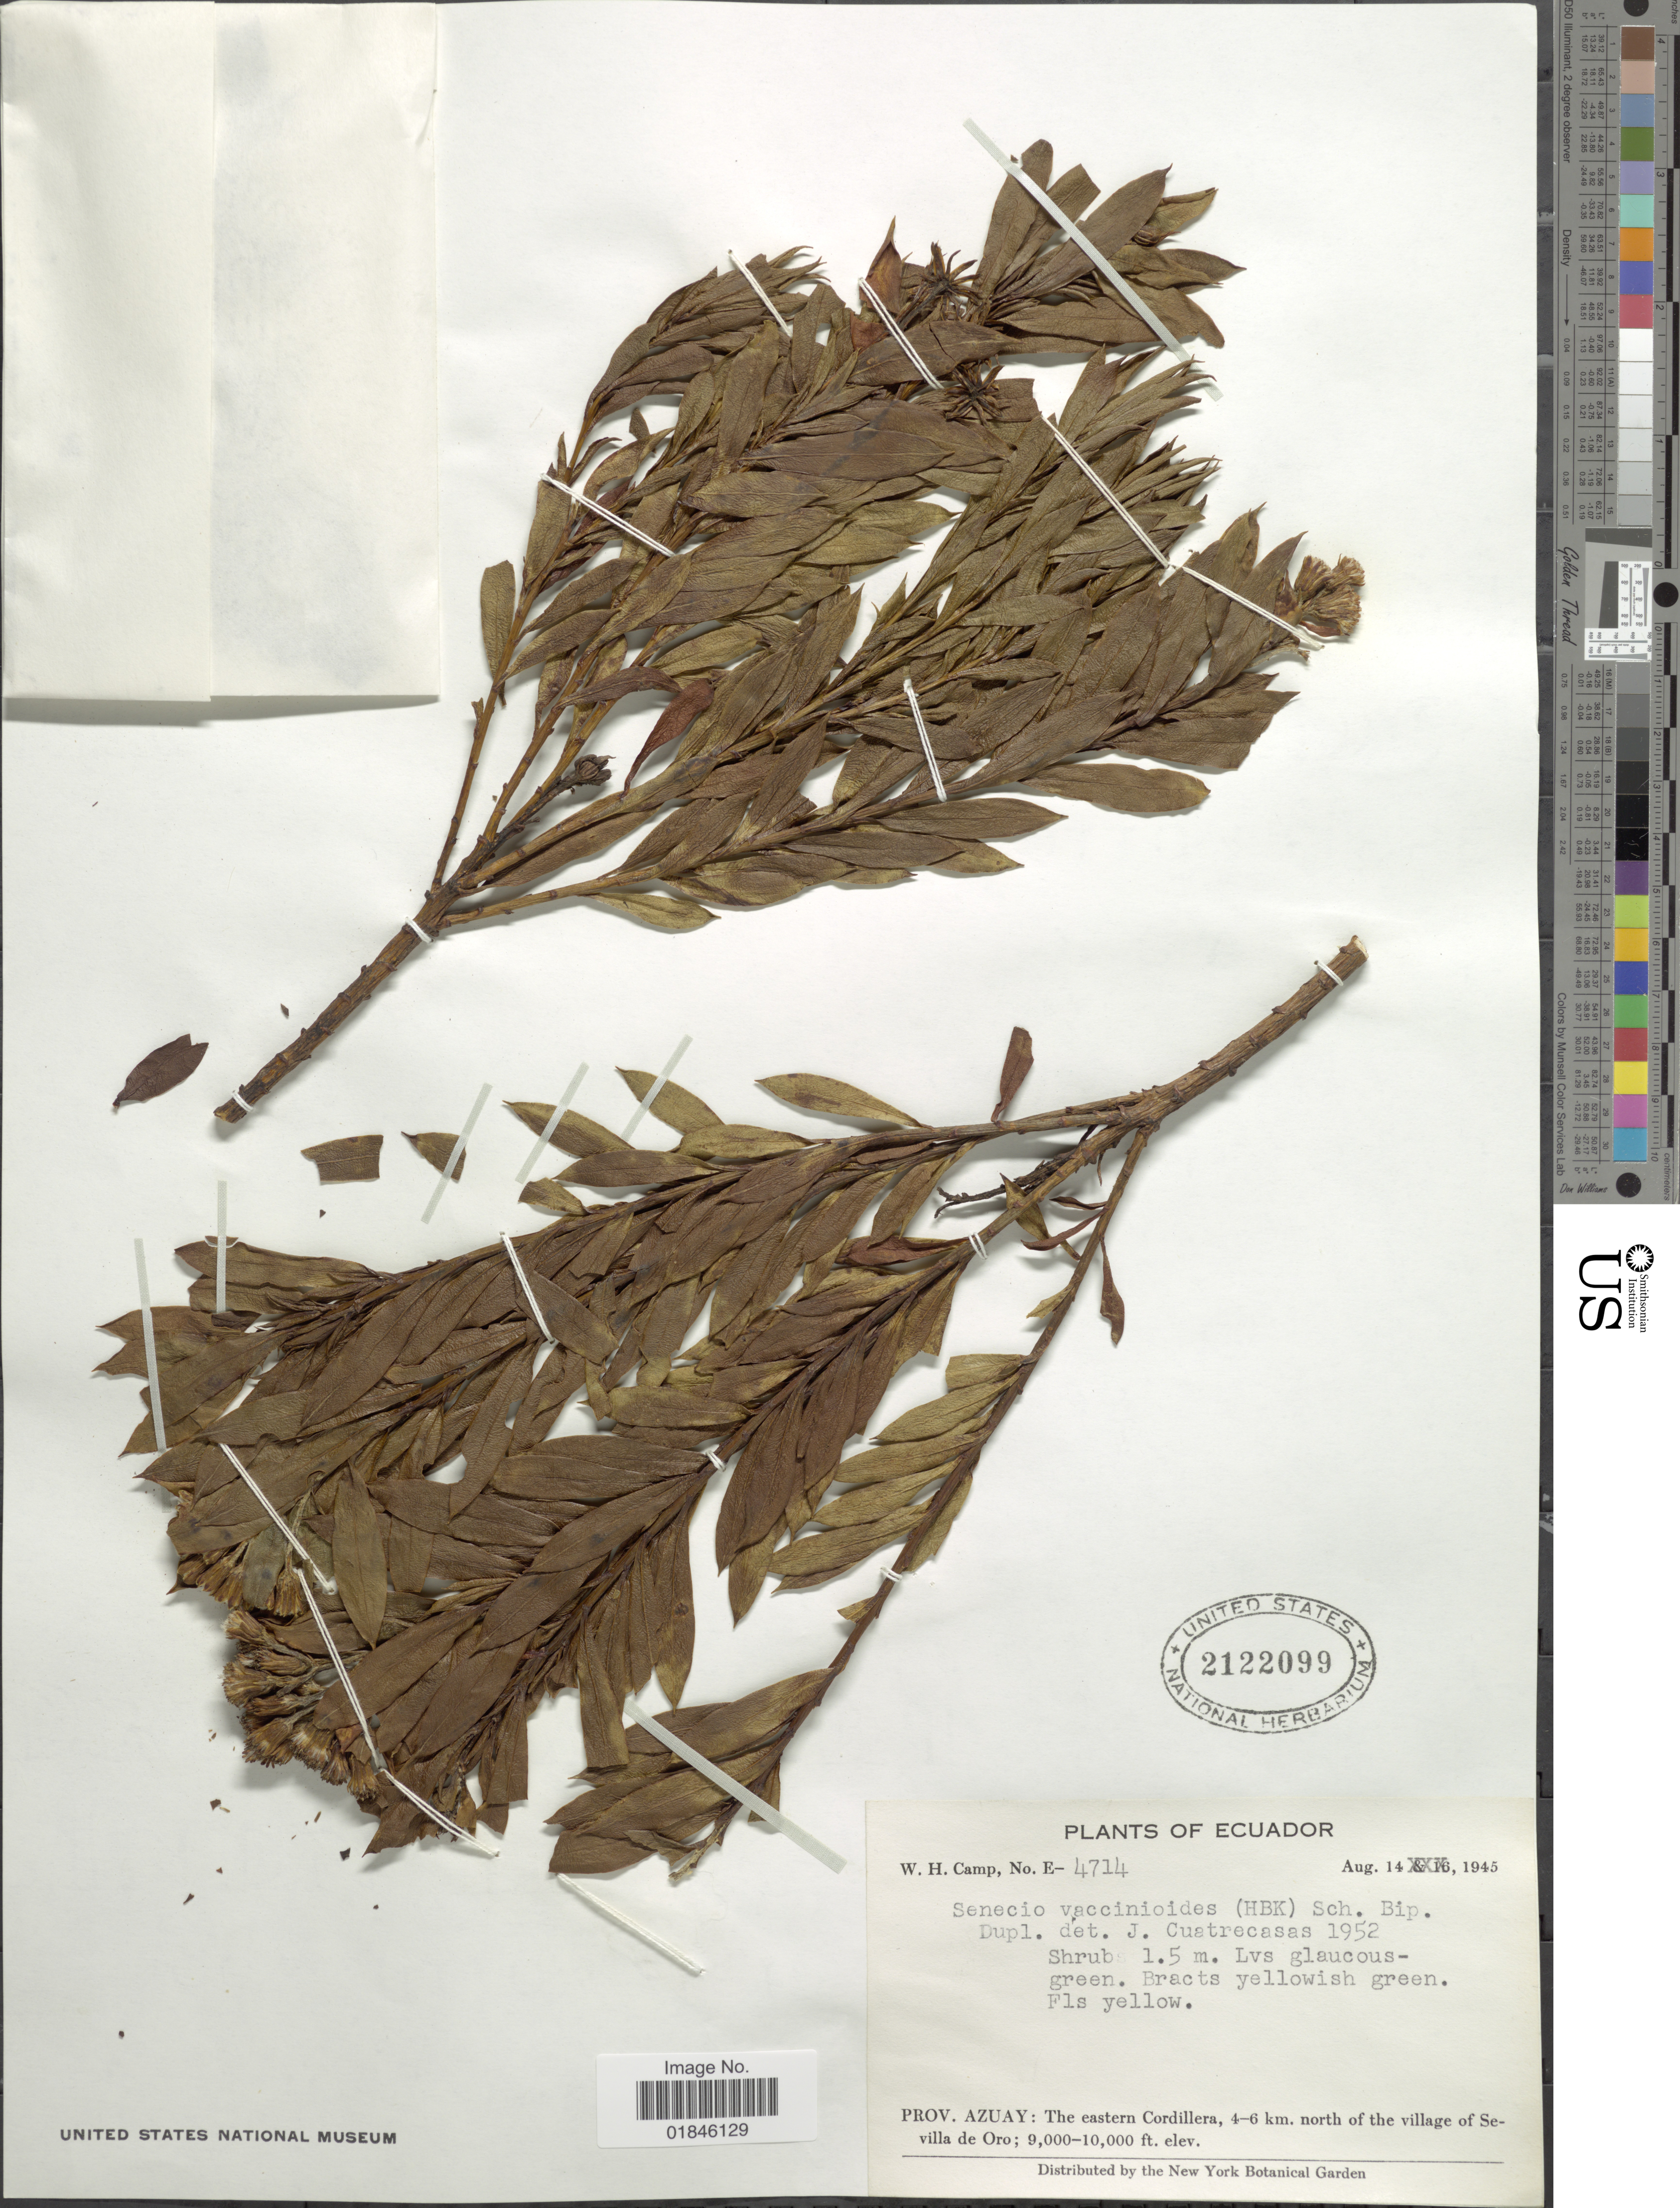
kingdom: Plantae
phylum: Tracheophyta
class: Magnoliopsida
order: Asterales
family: Asteraceae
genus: Pentacalia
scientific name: Pentacalia vaccinioides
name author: (Kunth) Cuatrec.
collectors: W. H. Camp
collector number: E-4714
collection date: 1945-08-14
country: Ecuador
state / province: Azuay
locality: Prov. Azuay: The eastern Cordillera, 4-6 km. north of the village of Sevilla de Oro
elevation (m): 2743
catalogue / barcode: US 2122099